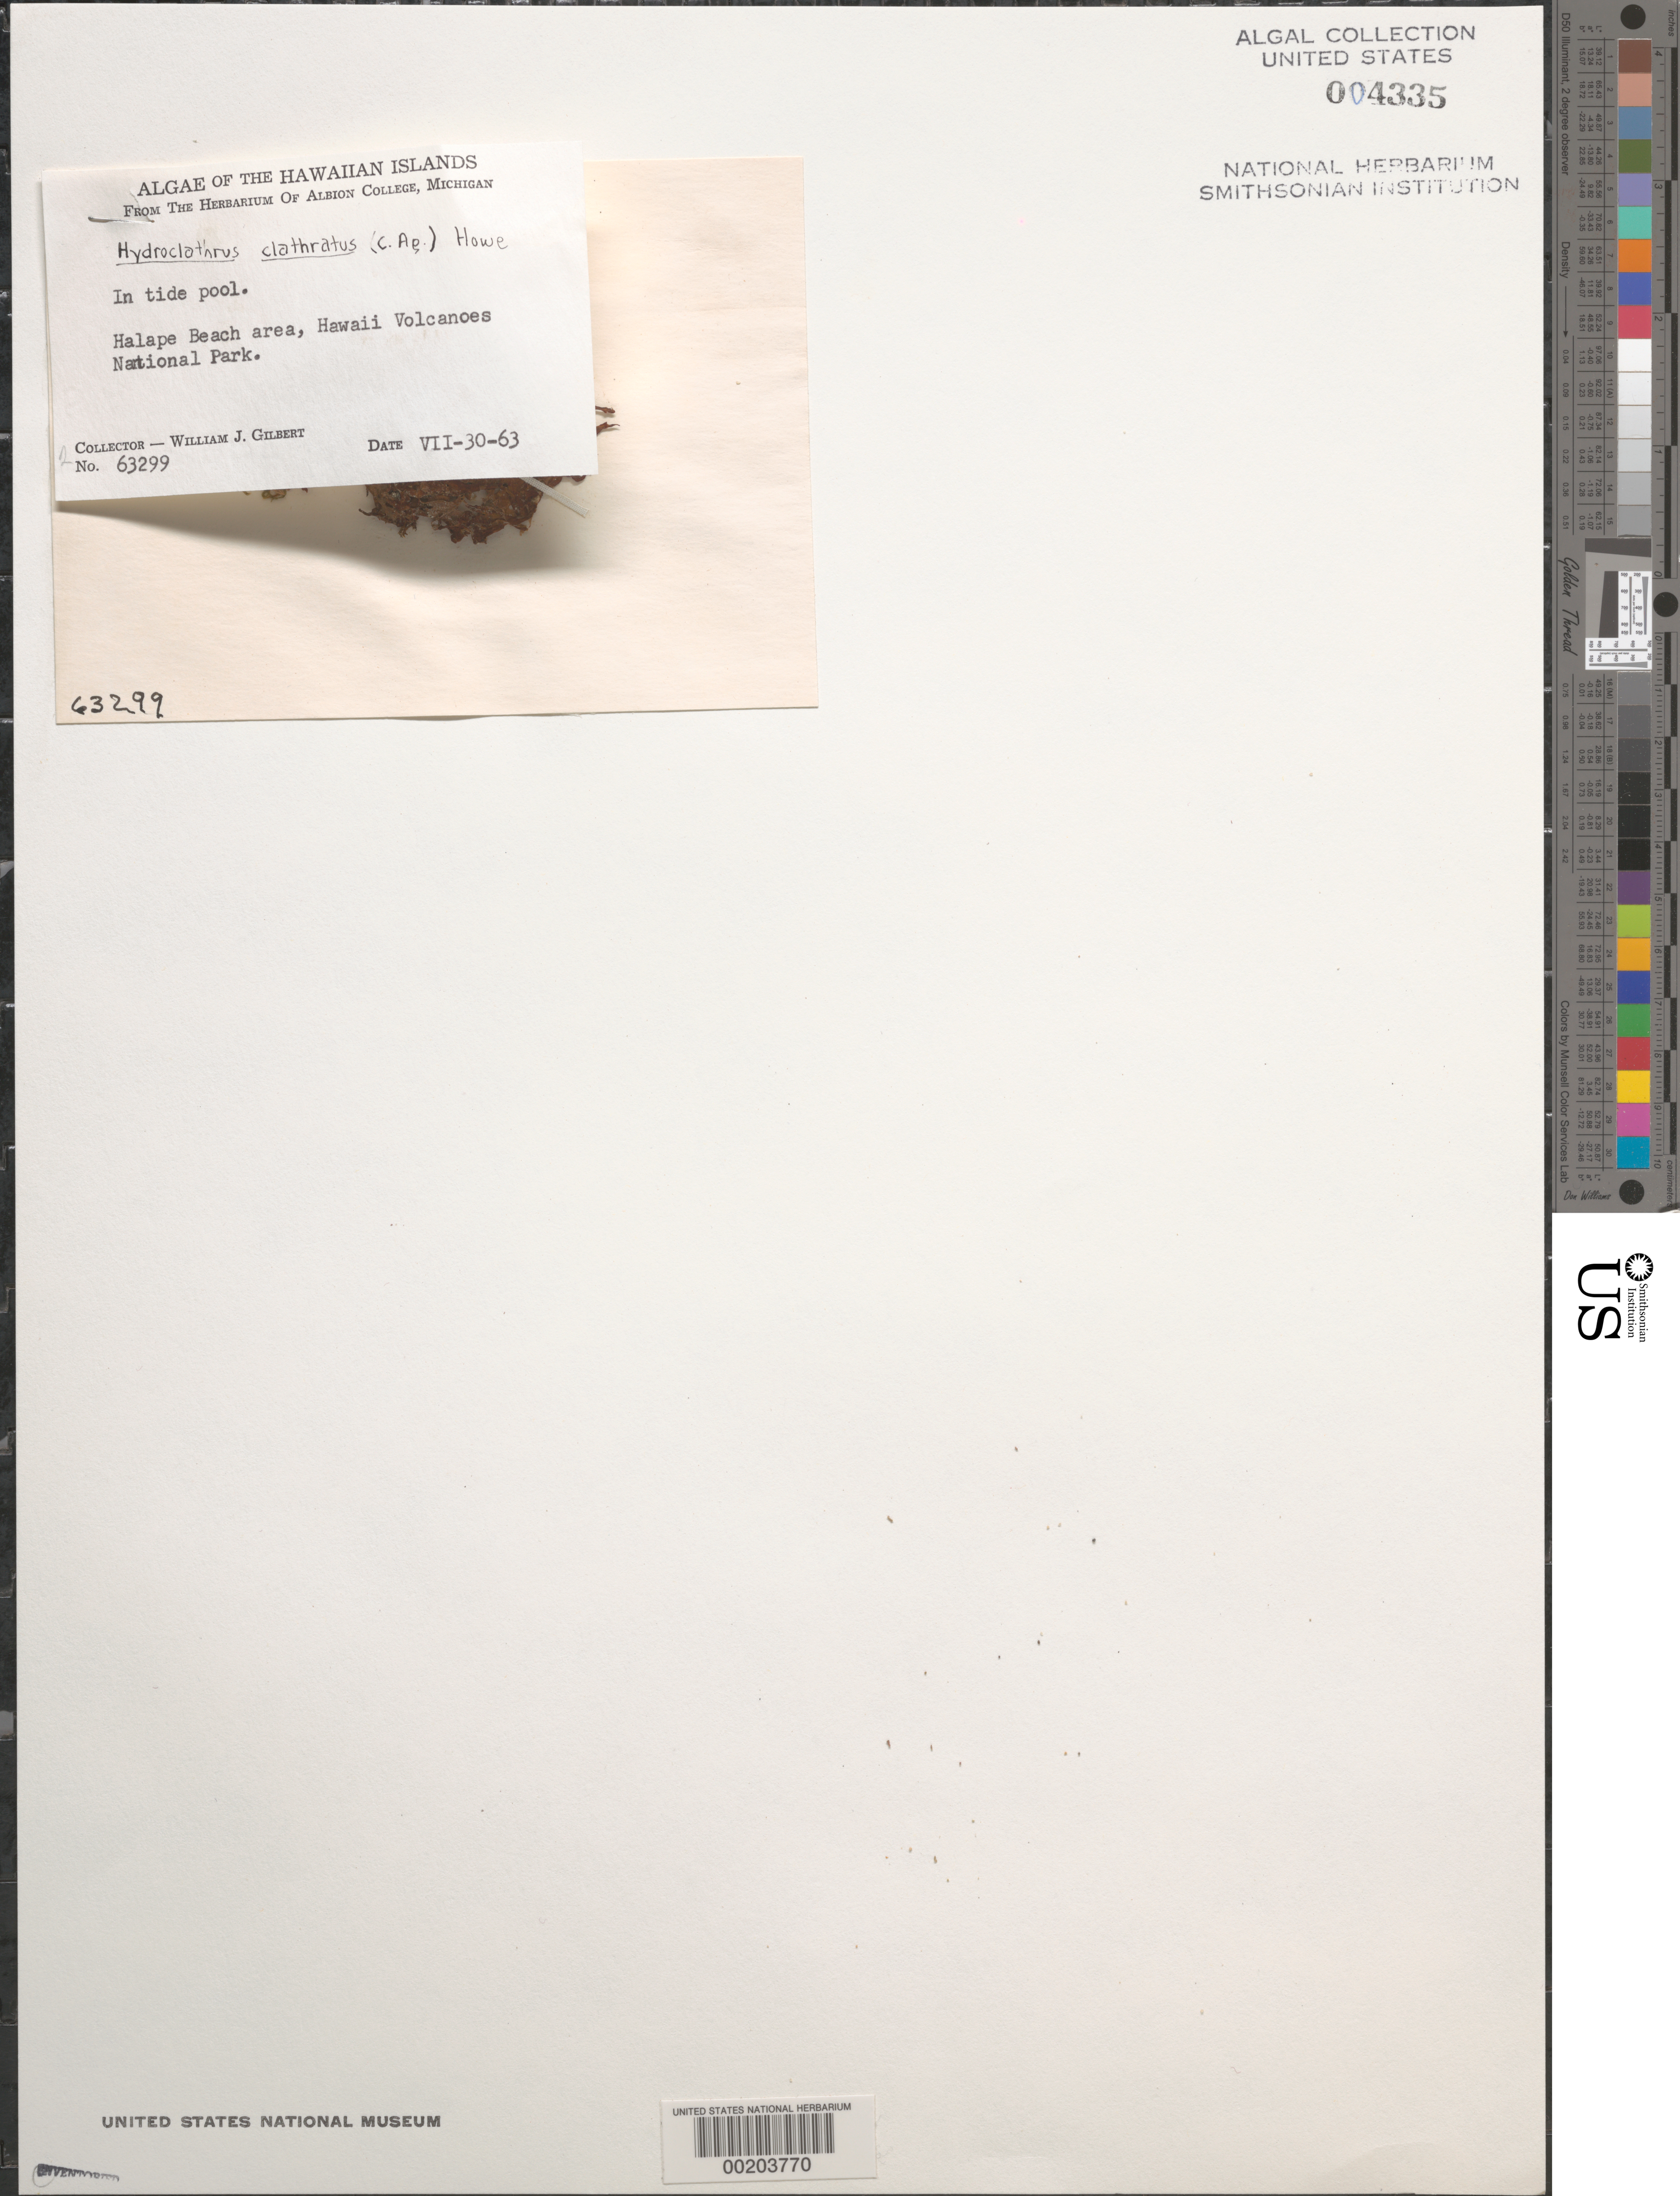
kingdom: Chromista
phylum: Ochrophyta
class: Phaeophyceae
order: Scytosiphonales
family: Scytosiphonaceae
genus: Hydroclathrus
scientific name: Hydroclathrus clathratus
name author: (C. Agardh) M. Howe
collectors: W. J. Gilbert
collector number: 63-299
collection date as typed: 30 Jul 1963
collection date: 1963-07-30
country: United States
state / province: Hawaii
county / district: Hawaii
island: Hawaii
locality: Hawaii Volcanoes National Park, Halape Beach area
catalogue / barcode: US 4335